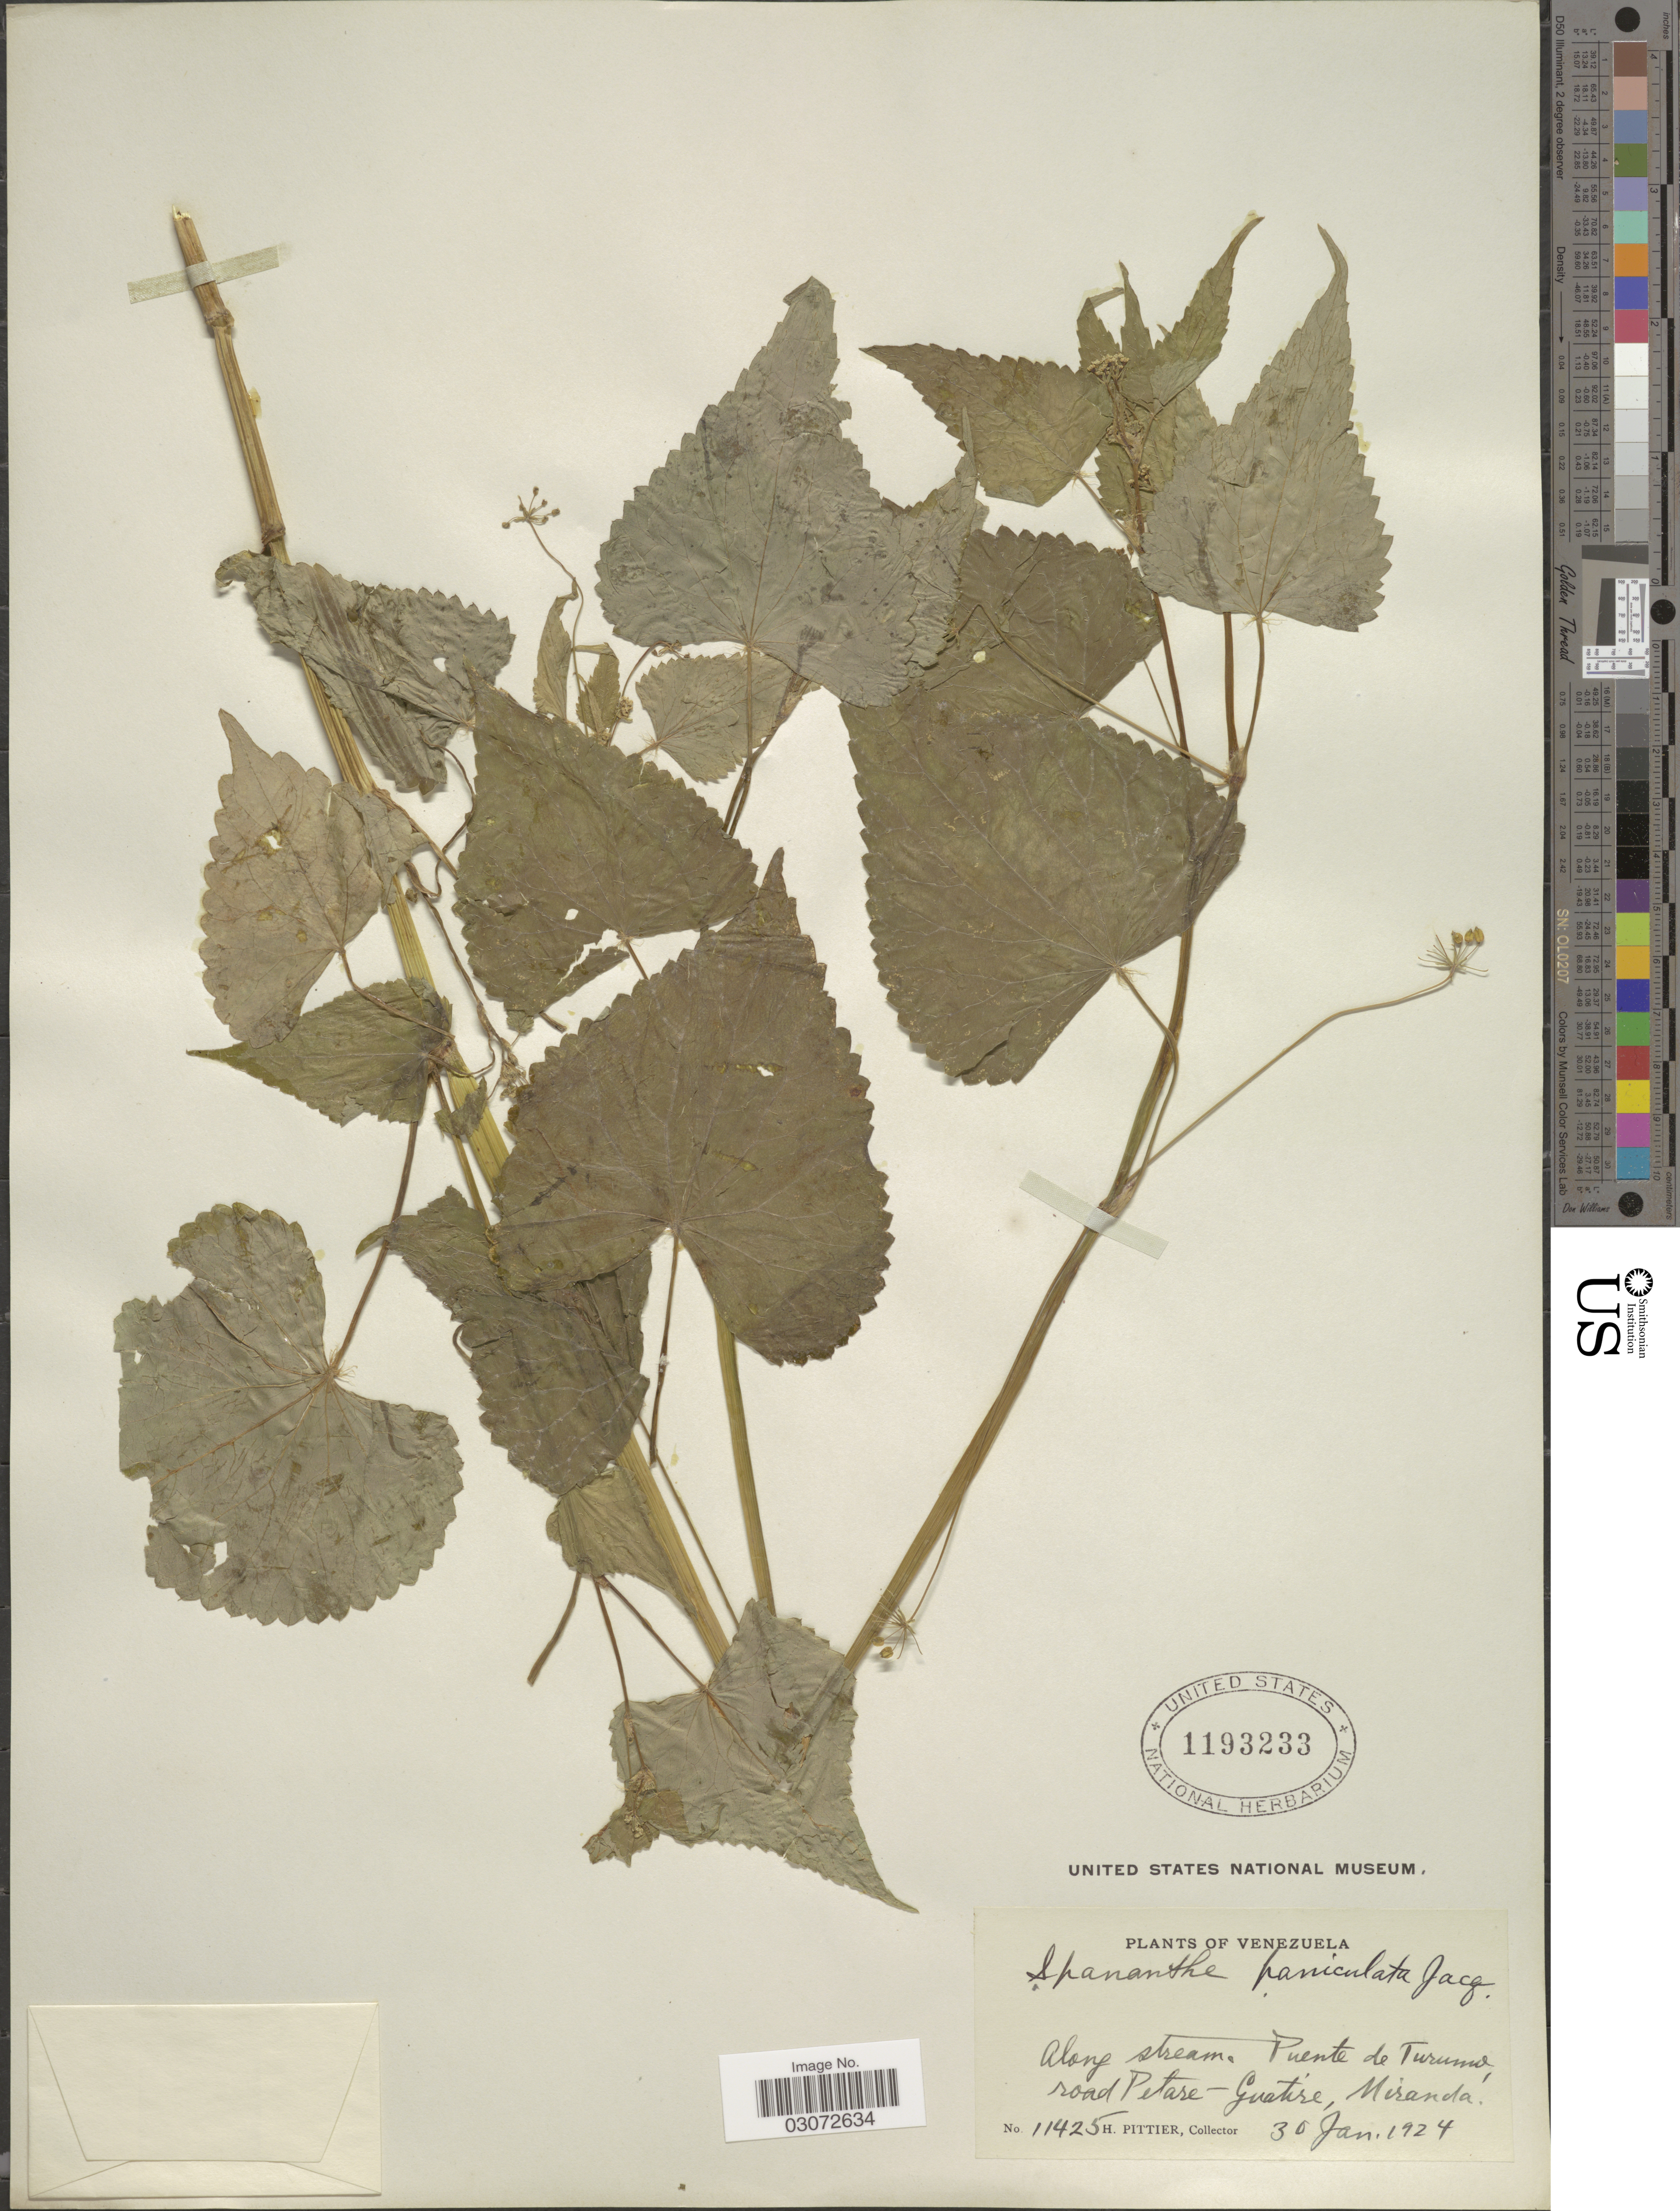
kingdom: Plantae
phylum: Tracheophyta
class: Magnoliopsida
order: Apiales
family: Apiaceae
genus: Spananthe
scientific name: Spananthe paniculata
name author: Jacq.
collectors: H. F. Pittier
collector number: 11425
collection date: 1924-01-30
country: Venezuela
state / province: Miranda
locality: Along stream. Puente de Turumo, road Petare-Guatire.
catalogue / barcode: US 1193233